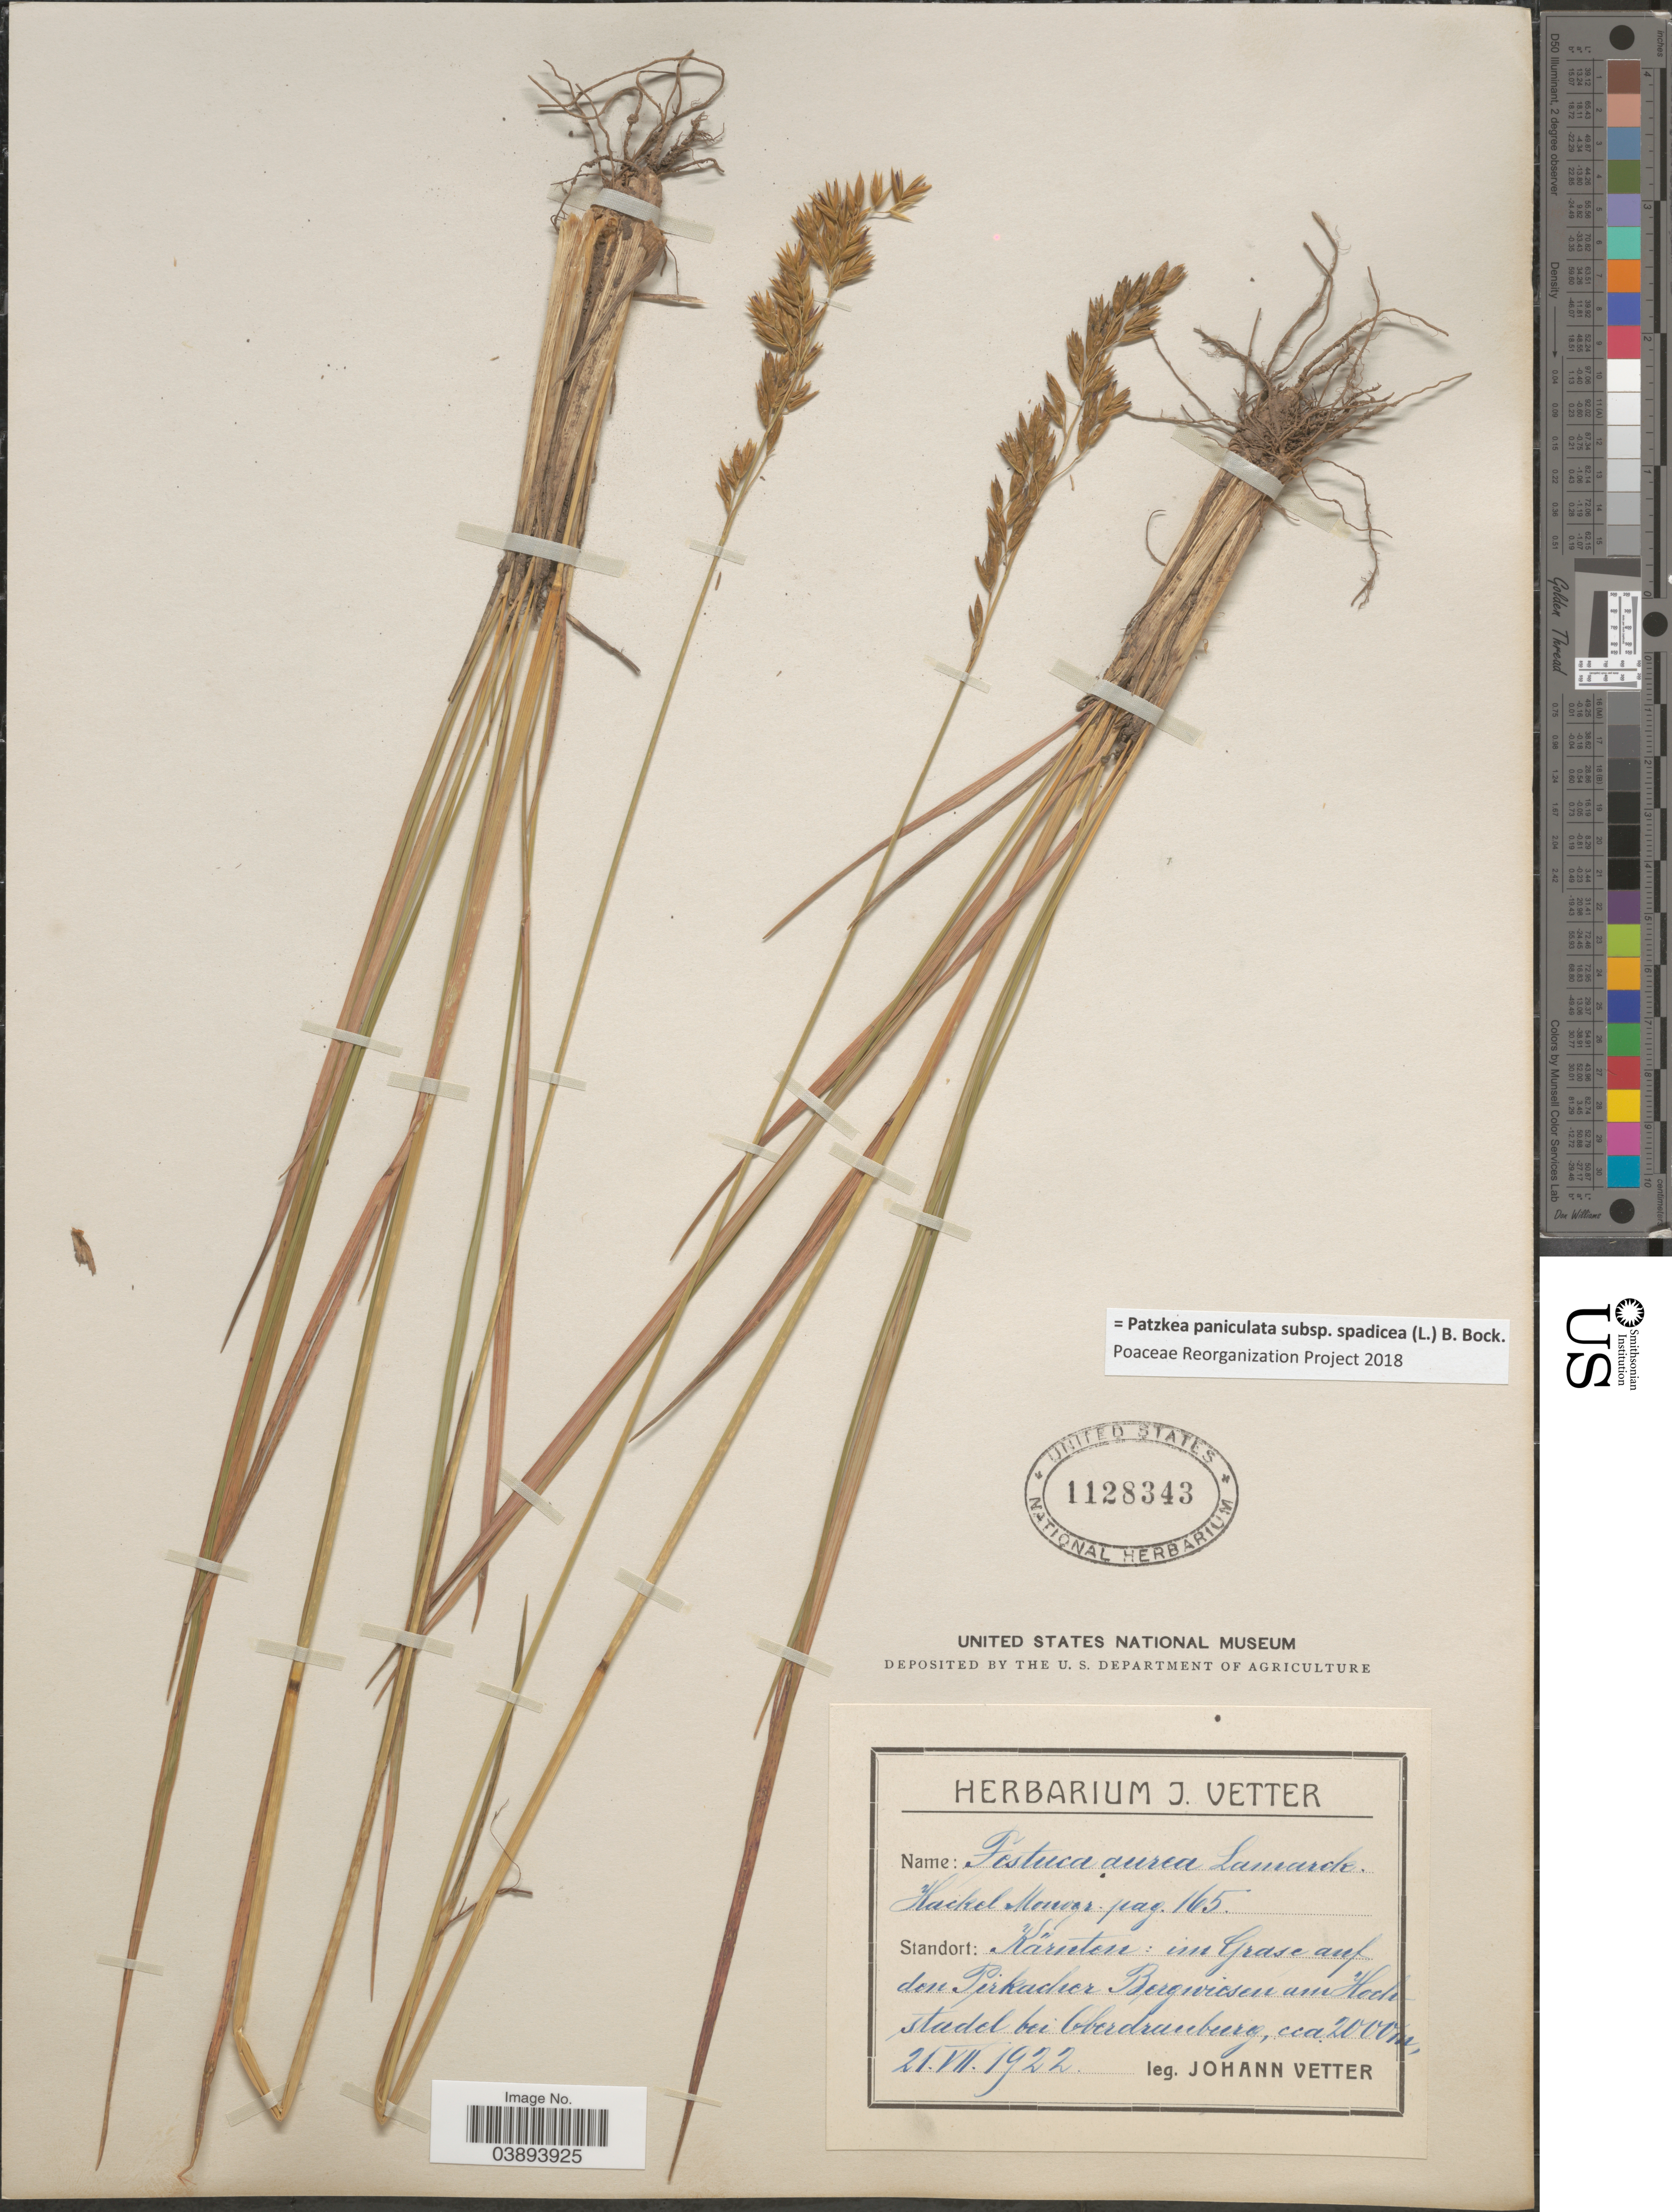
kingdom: Plantae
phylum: Tracheophyta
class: Liliopsida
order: Poales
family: Poaceae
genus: Patzkea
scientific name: Patzkea paniculata subsp. spadicea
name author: (L.) G. H. Loos & B. Bock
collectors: J. Vetter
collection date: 1922-07-21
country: Austria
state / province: Karnten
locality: Im Grase auf den Pirkacher Bergwiesen am Hochstadel bei Oberdrauburg. [interpreted]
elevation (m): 2000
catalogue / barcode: US 1128343